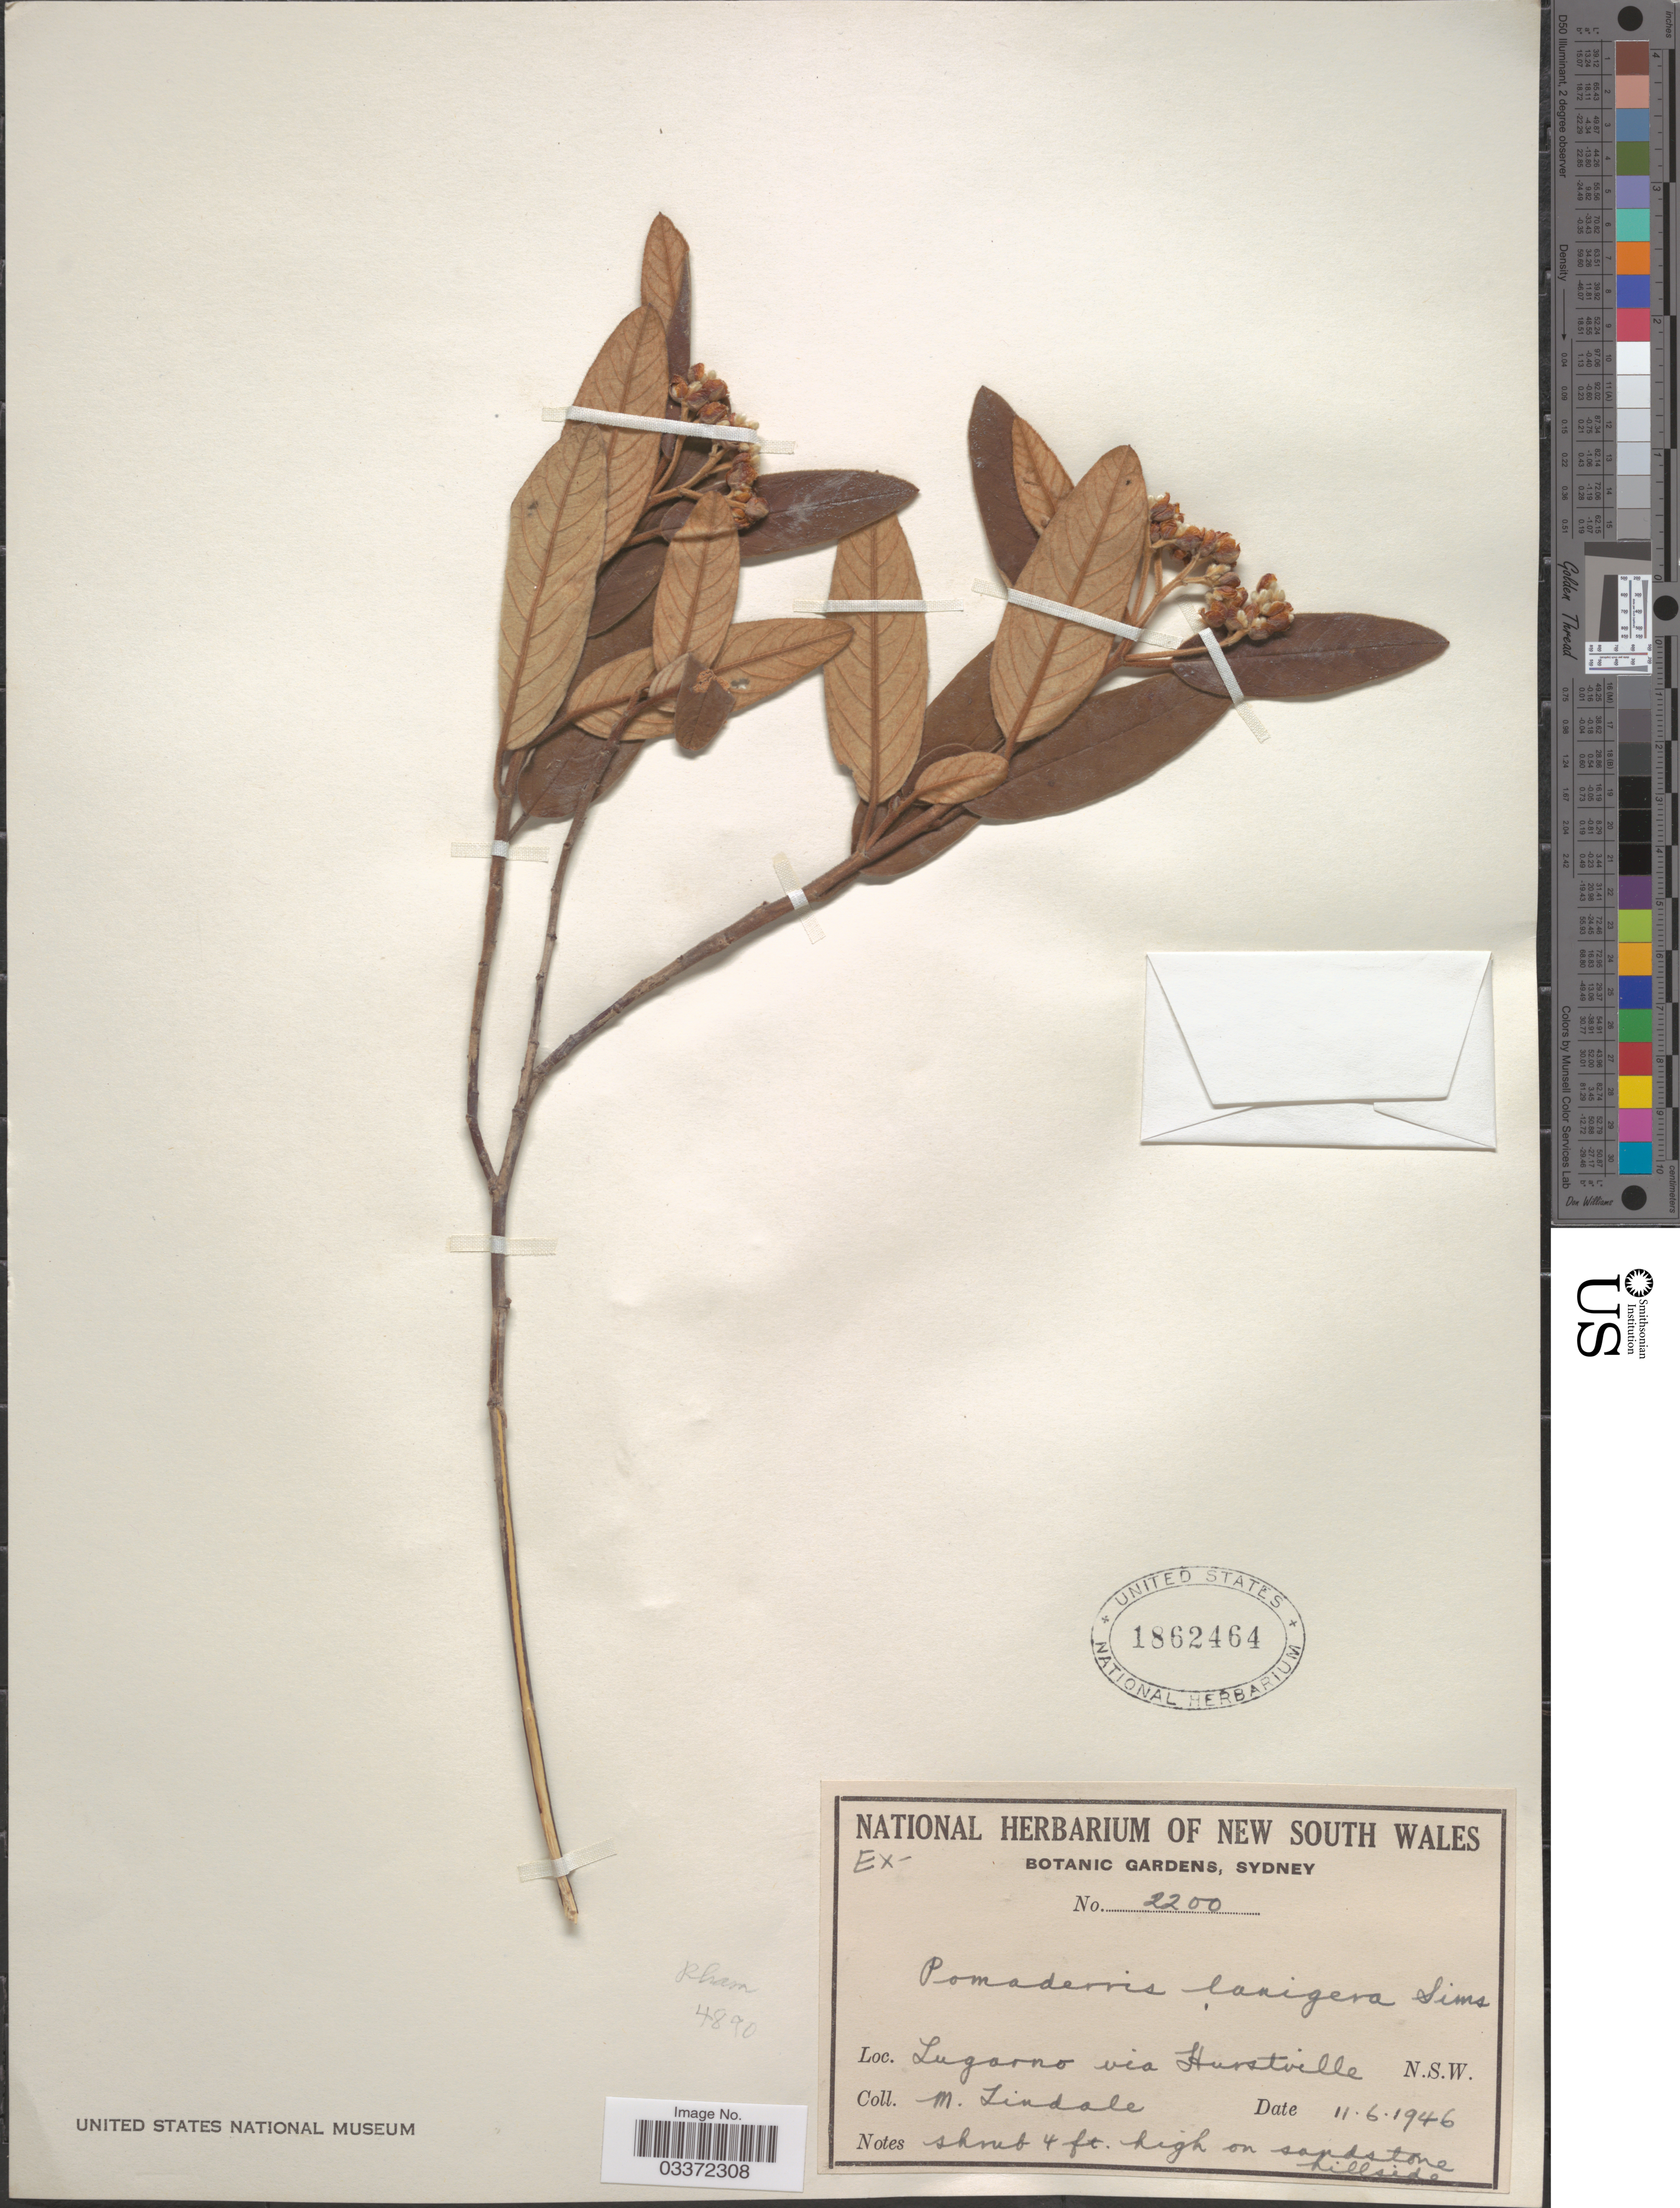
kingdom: Plantae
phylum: Tracheophyta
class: Magnoliopsida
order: Rosales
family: Rhamnaceae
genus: Pomaderris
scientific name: Pomaderris lanigera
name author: (Andrews) Sims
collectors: M. Lindale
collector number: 2200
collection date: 1946-06-11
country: Australia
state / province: New South Wales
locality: Lugarno via Hurstville.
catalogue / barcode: US 1862464